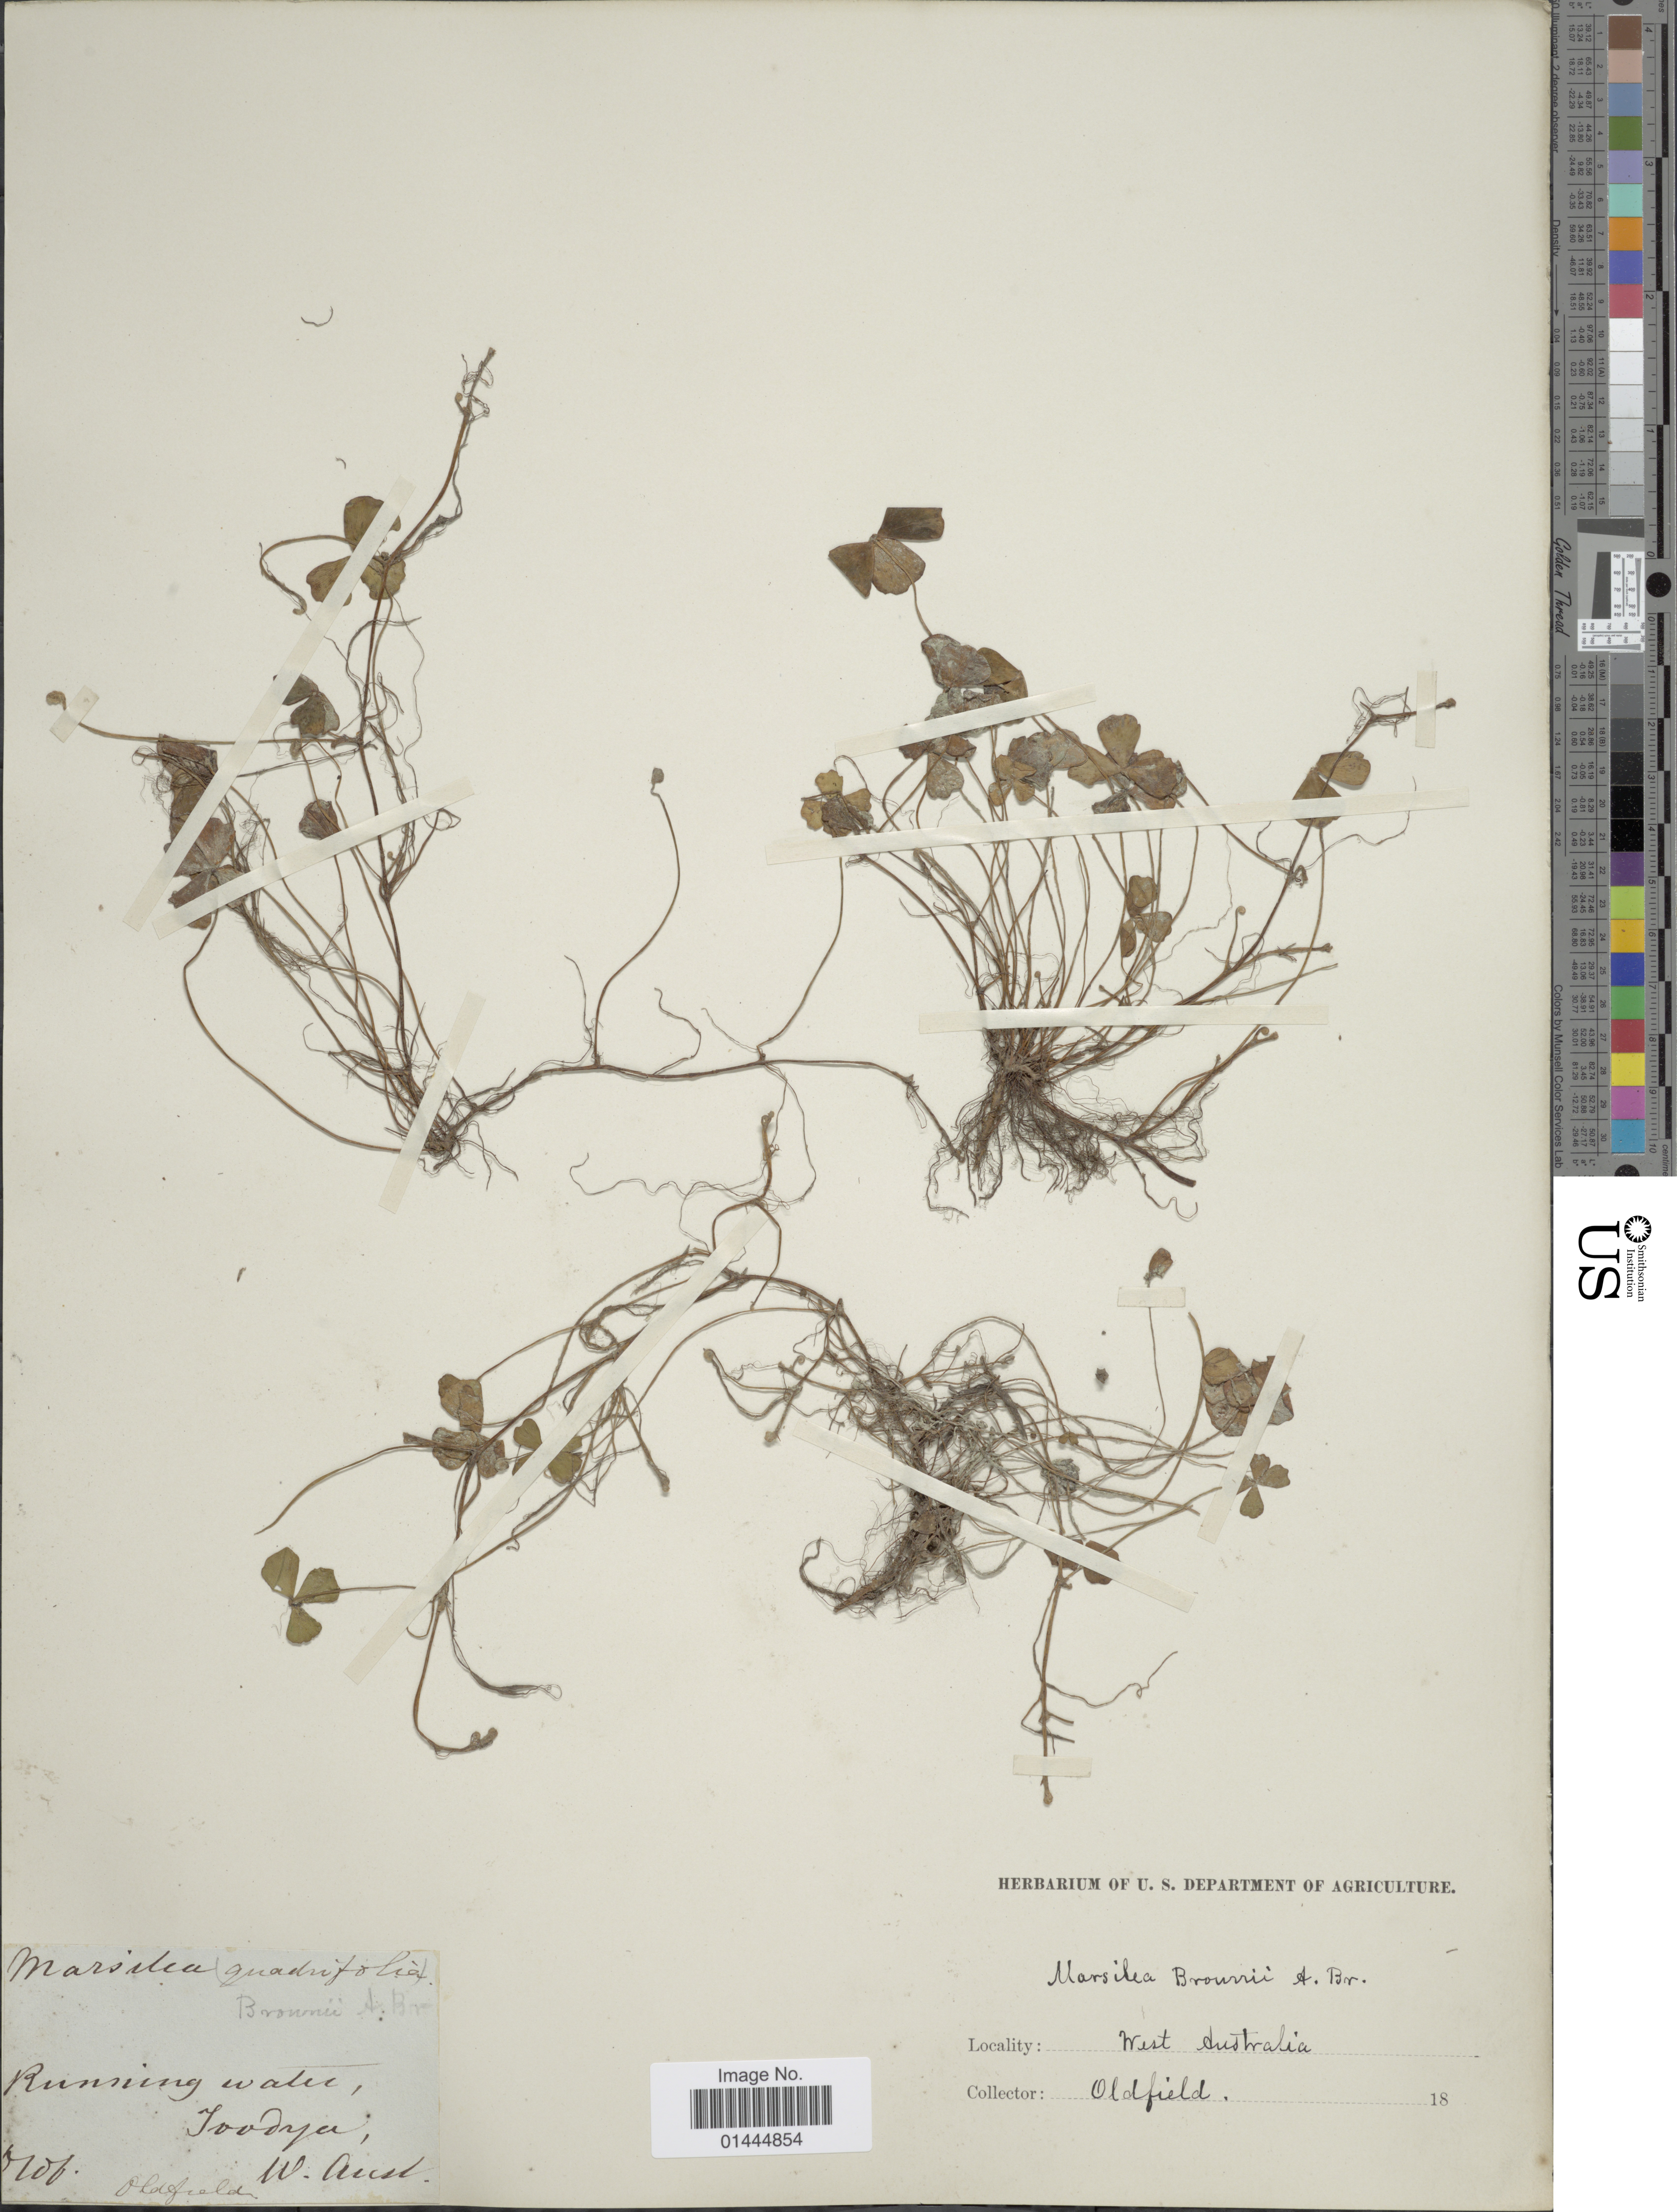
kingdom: Plantae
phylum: Tracheophyta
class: Polypodiopsida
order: Salviniales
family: Marsileaceae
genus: Marsilea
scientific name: Marsilea mutica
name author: Mett.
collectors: Oldfield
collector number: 3106*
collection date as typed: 18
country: Australia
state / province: Western Australia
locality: West Australia, Running water, Toodya [Toodyay].